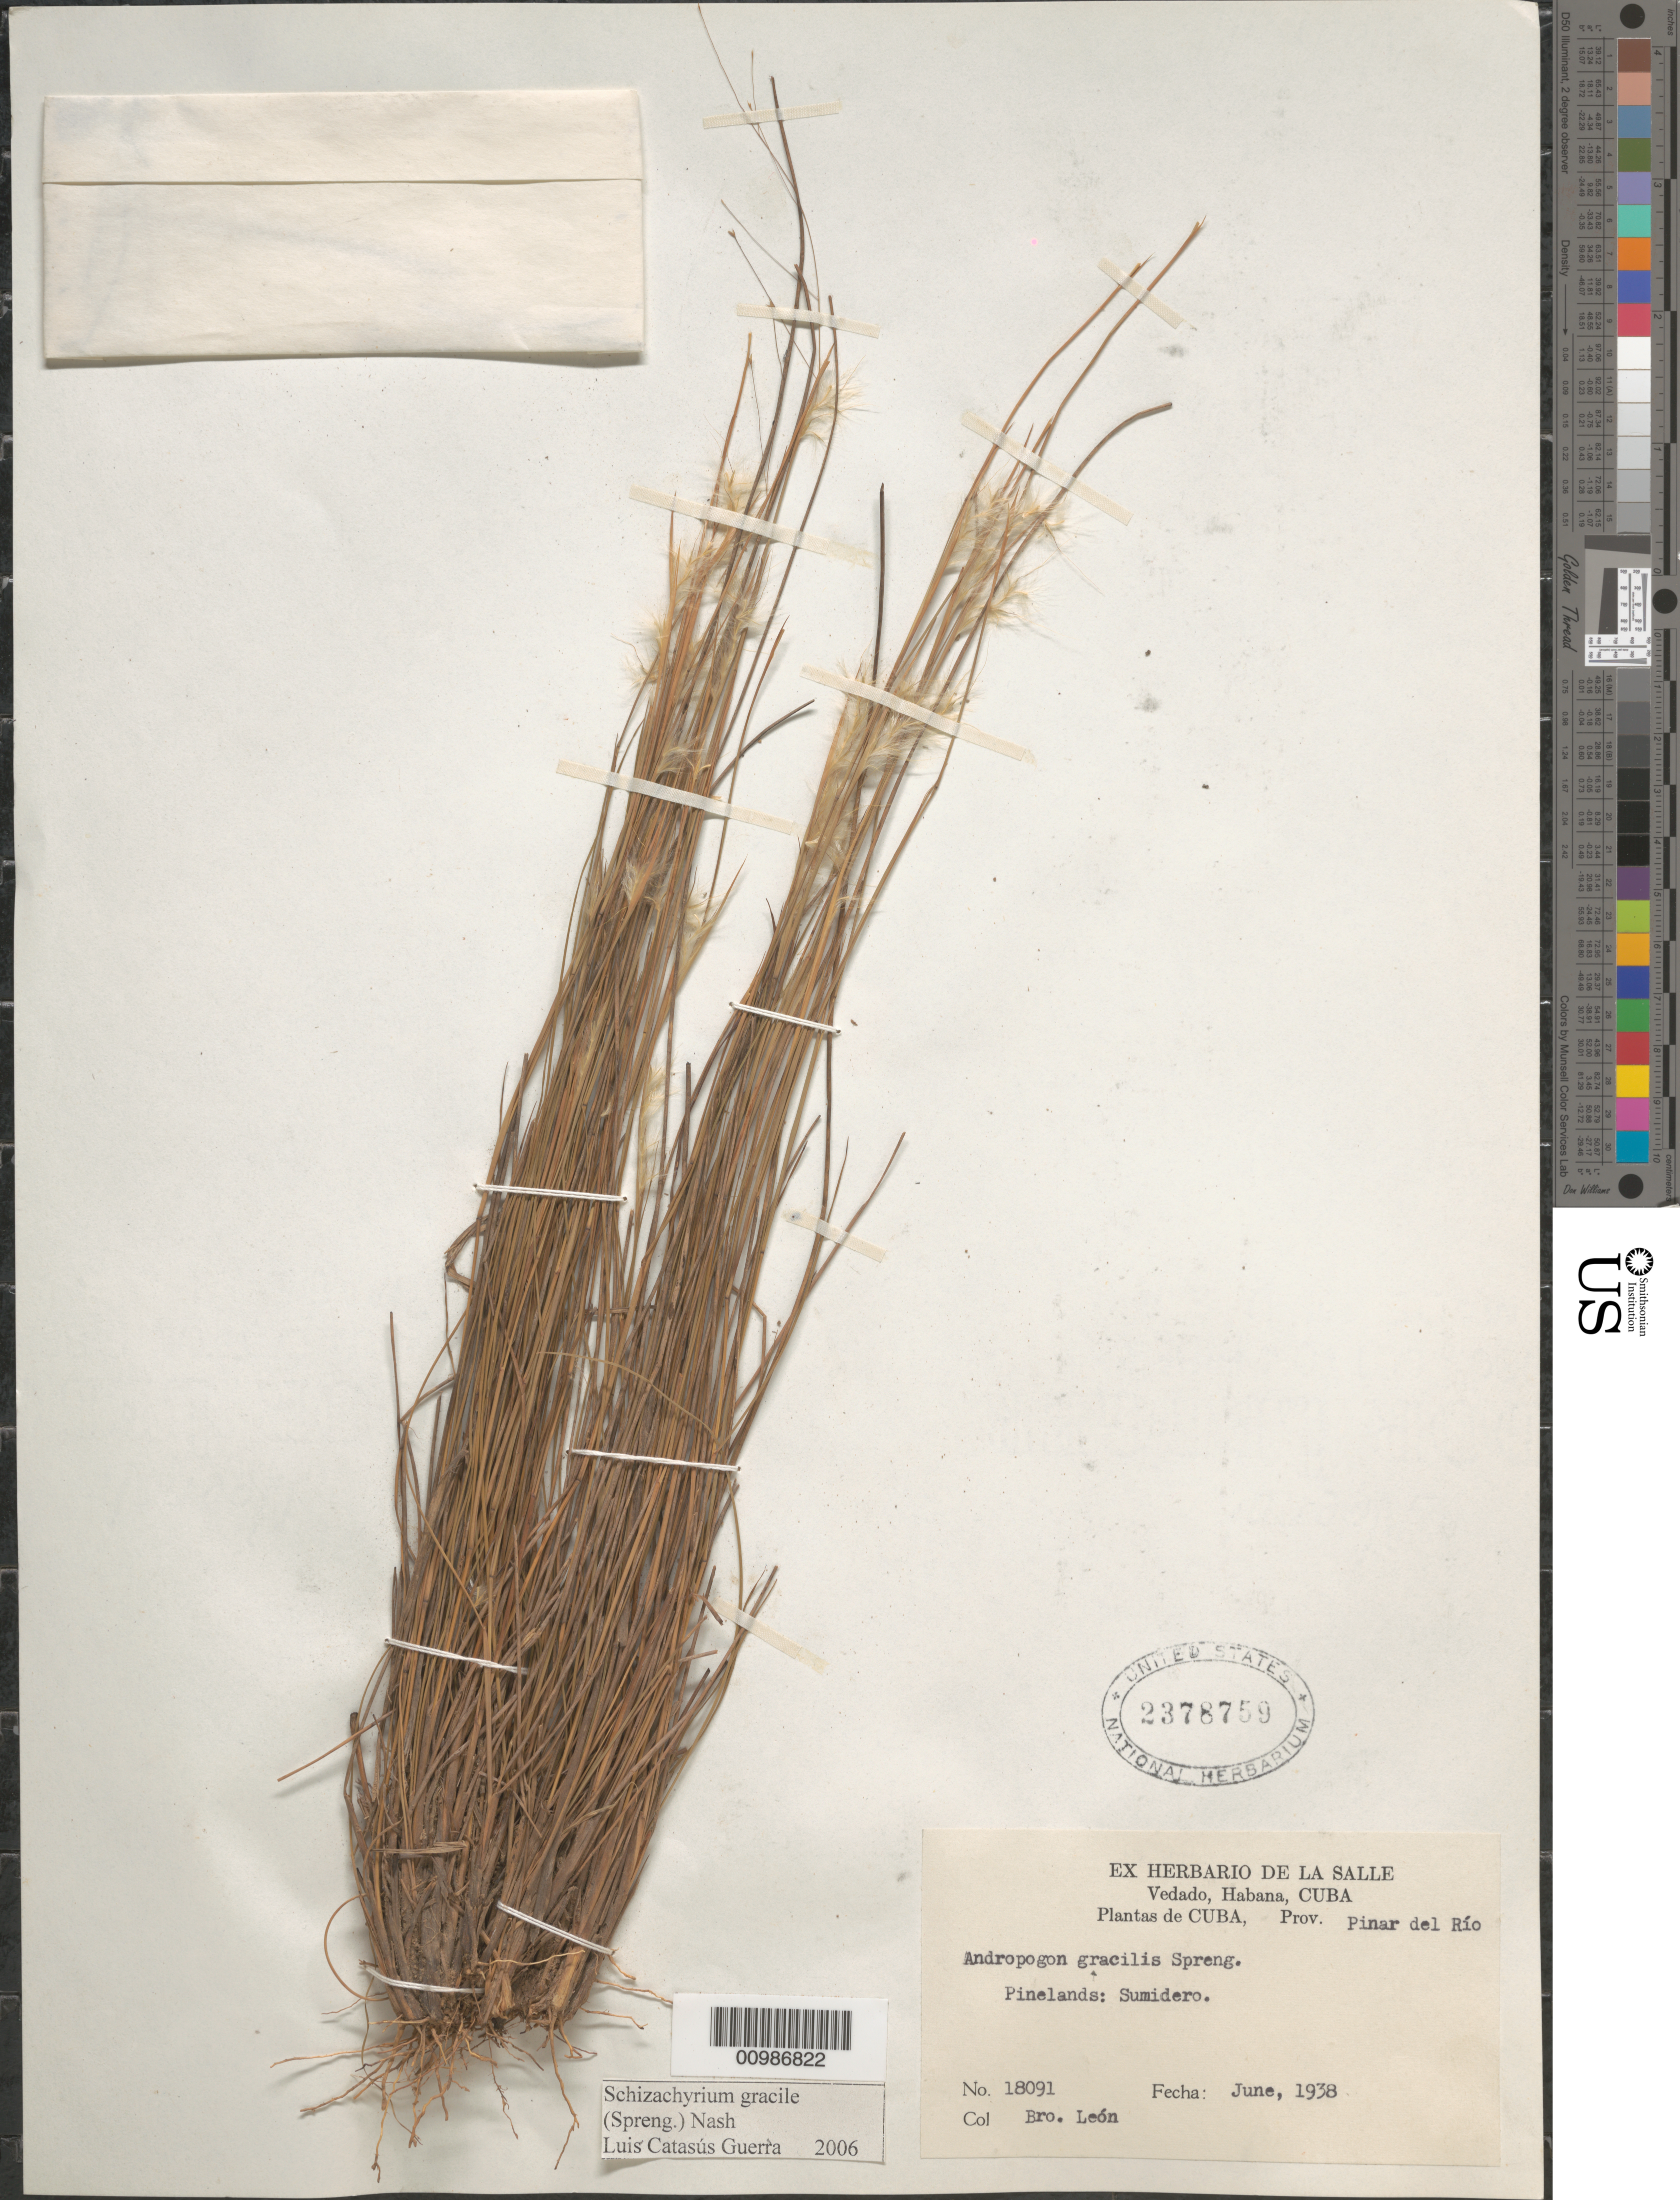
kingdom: Plantae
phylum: Tracheophyta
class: Liliopsida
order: Poales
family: Poaceae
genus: Andropogon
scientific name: Andropogon gracilis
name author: Spreng.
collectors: Bro. León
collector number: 18091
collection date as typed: Jun 1938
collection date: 1938-06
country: Cuba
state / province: Pinar del Rio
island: Cuba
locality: Sumidero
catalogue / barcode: US 2378759